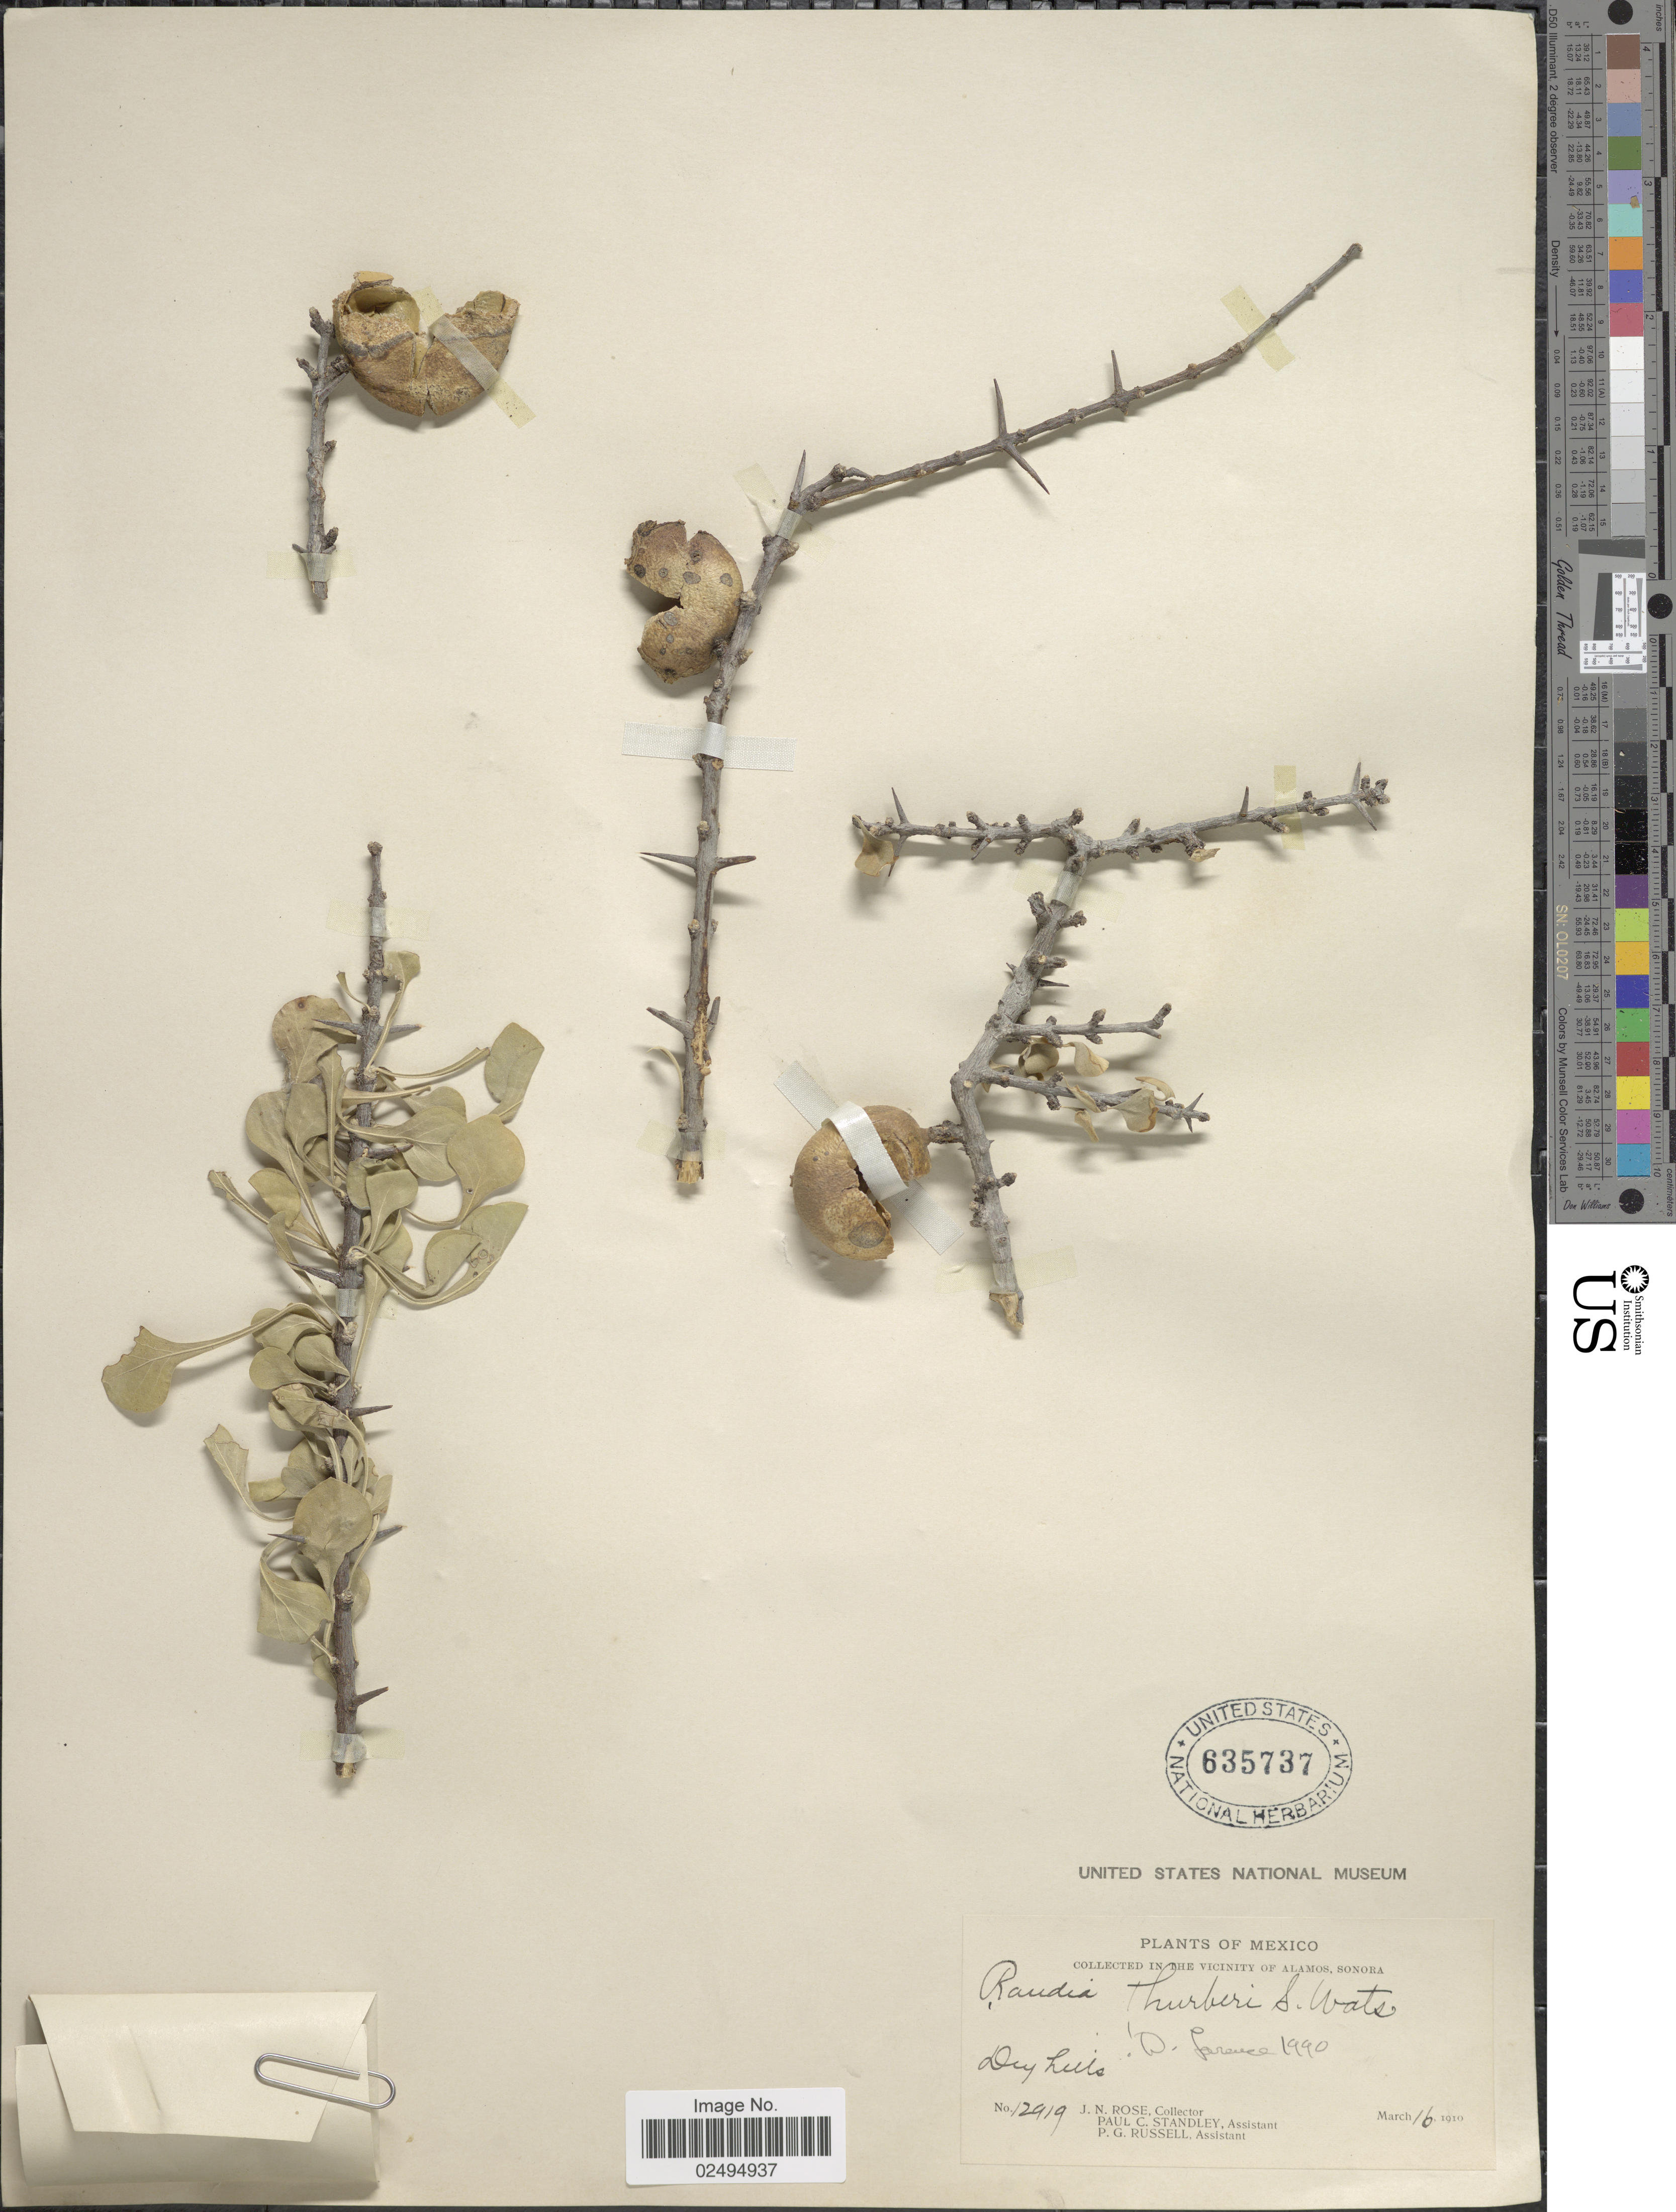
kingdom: Plantae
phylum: Tracheophyta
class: Magnoliopsida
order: Gentianales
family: Rubiaceae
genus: Randia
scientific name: Randia thurberi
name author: S. Watson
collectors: J. N. Rose, P. C. Standley & P. G. Russell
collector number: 12919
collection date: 1910-03-16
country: Mexico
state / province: Sonora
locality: Vicinity of Alamos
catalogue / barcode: US 635737